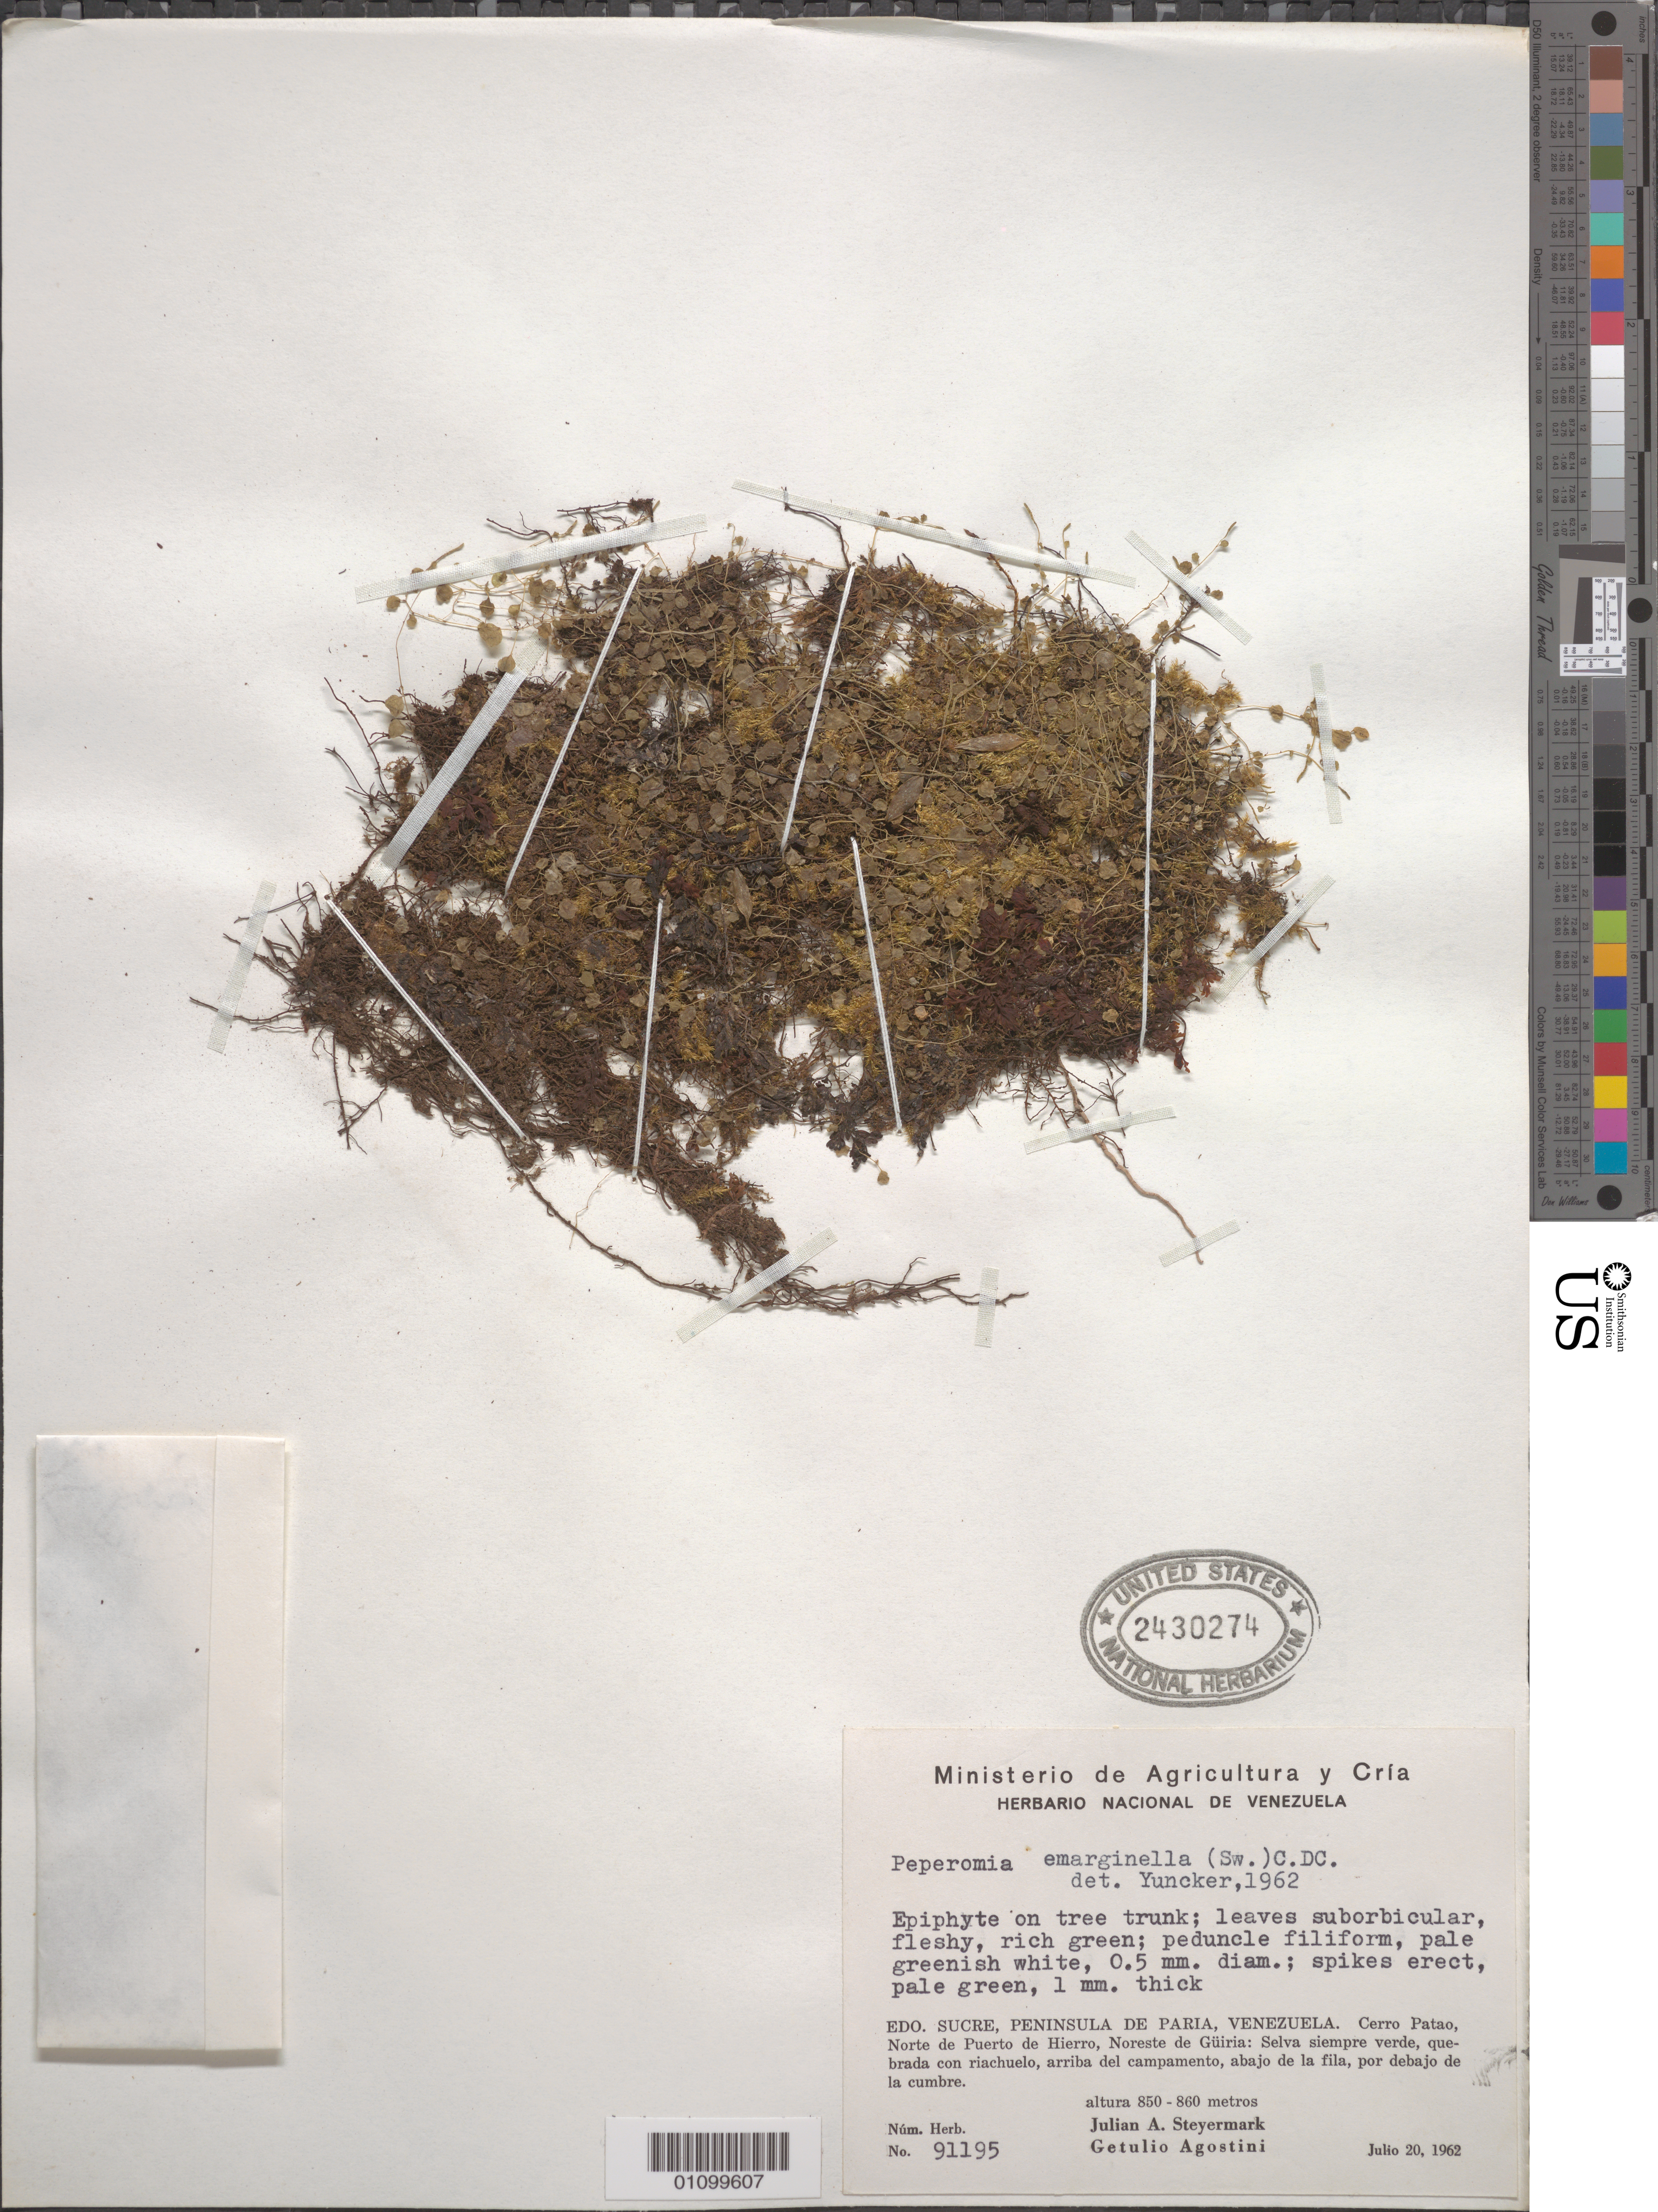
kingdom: Plantae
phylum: Tracheophyta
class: Magnoliopsida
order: Piperales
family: Piperaceae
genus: Peperomia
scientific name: Peperomia emarginella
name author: (Sw. ex Wikstr.) C. DC.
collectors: J. Steyermark & G. Agostini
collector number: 91195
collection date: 1962-07-20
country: Venezuela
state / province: Sucre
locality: Peninsula de Paria. Cerro Patao, Norte de Puerto de Hierro, Noreste de Güiria: Selva siempre verde, quebrada con riachuelo, arriba del campamento, abajo de la fila, por debajo de la cumbre.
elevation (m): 850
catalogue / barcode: US 2430274